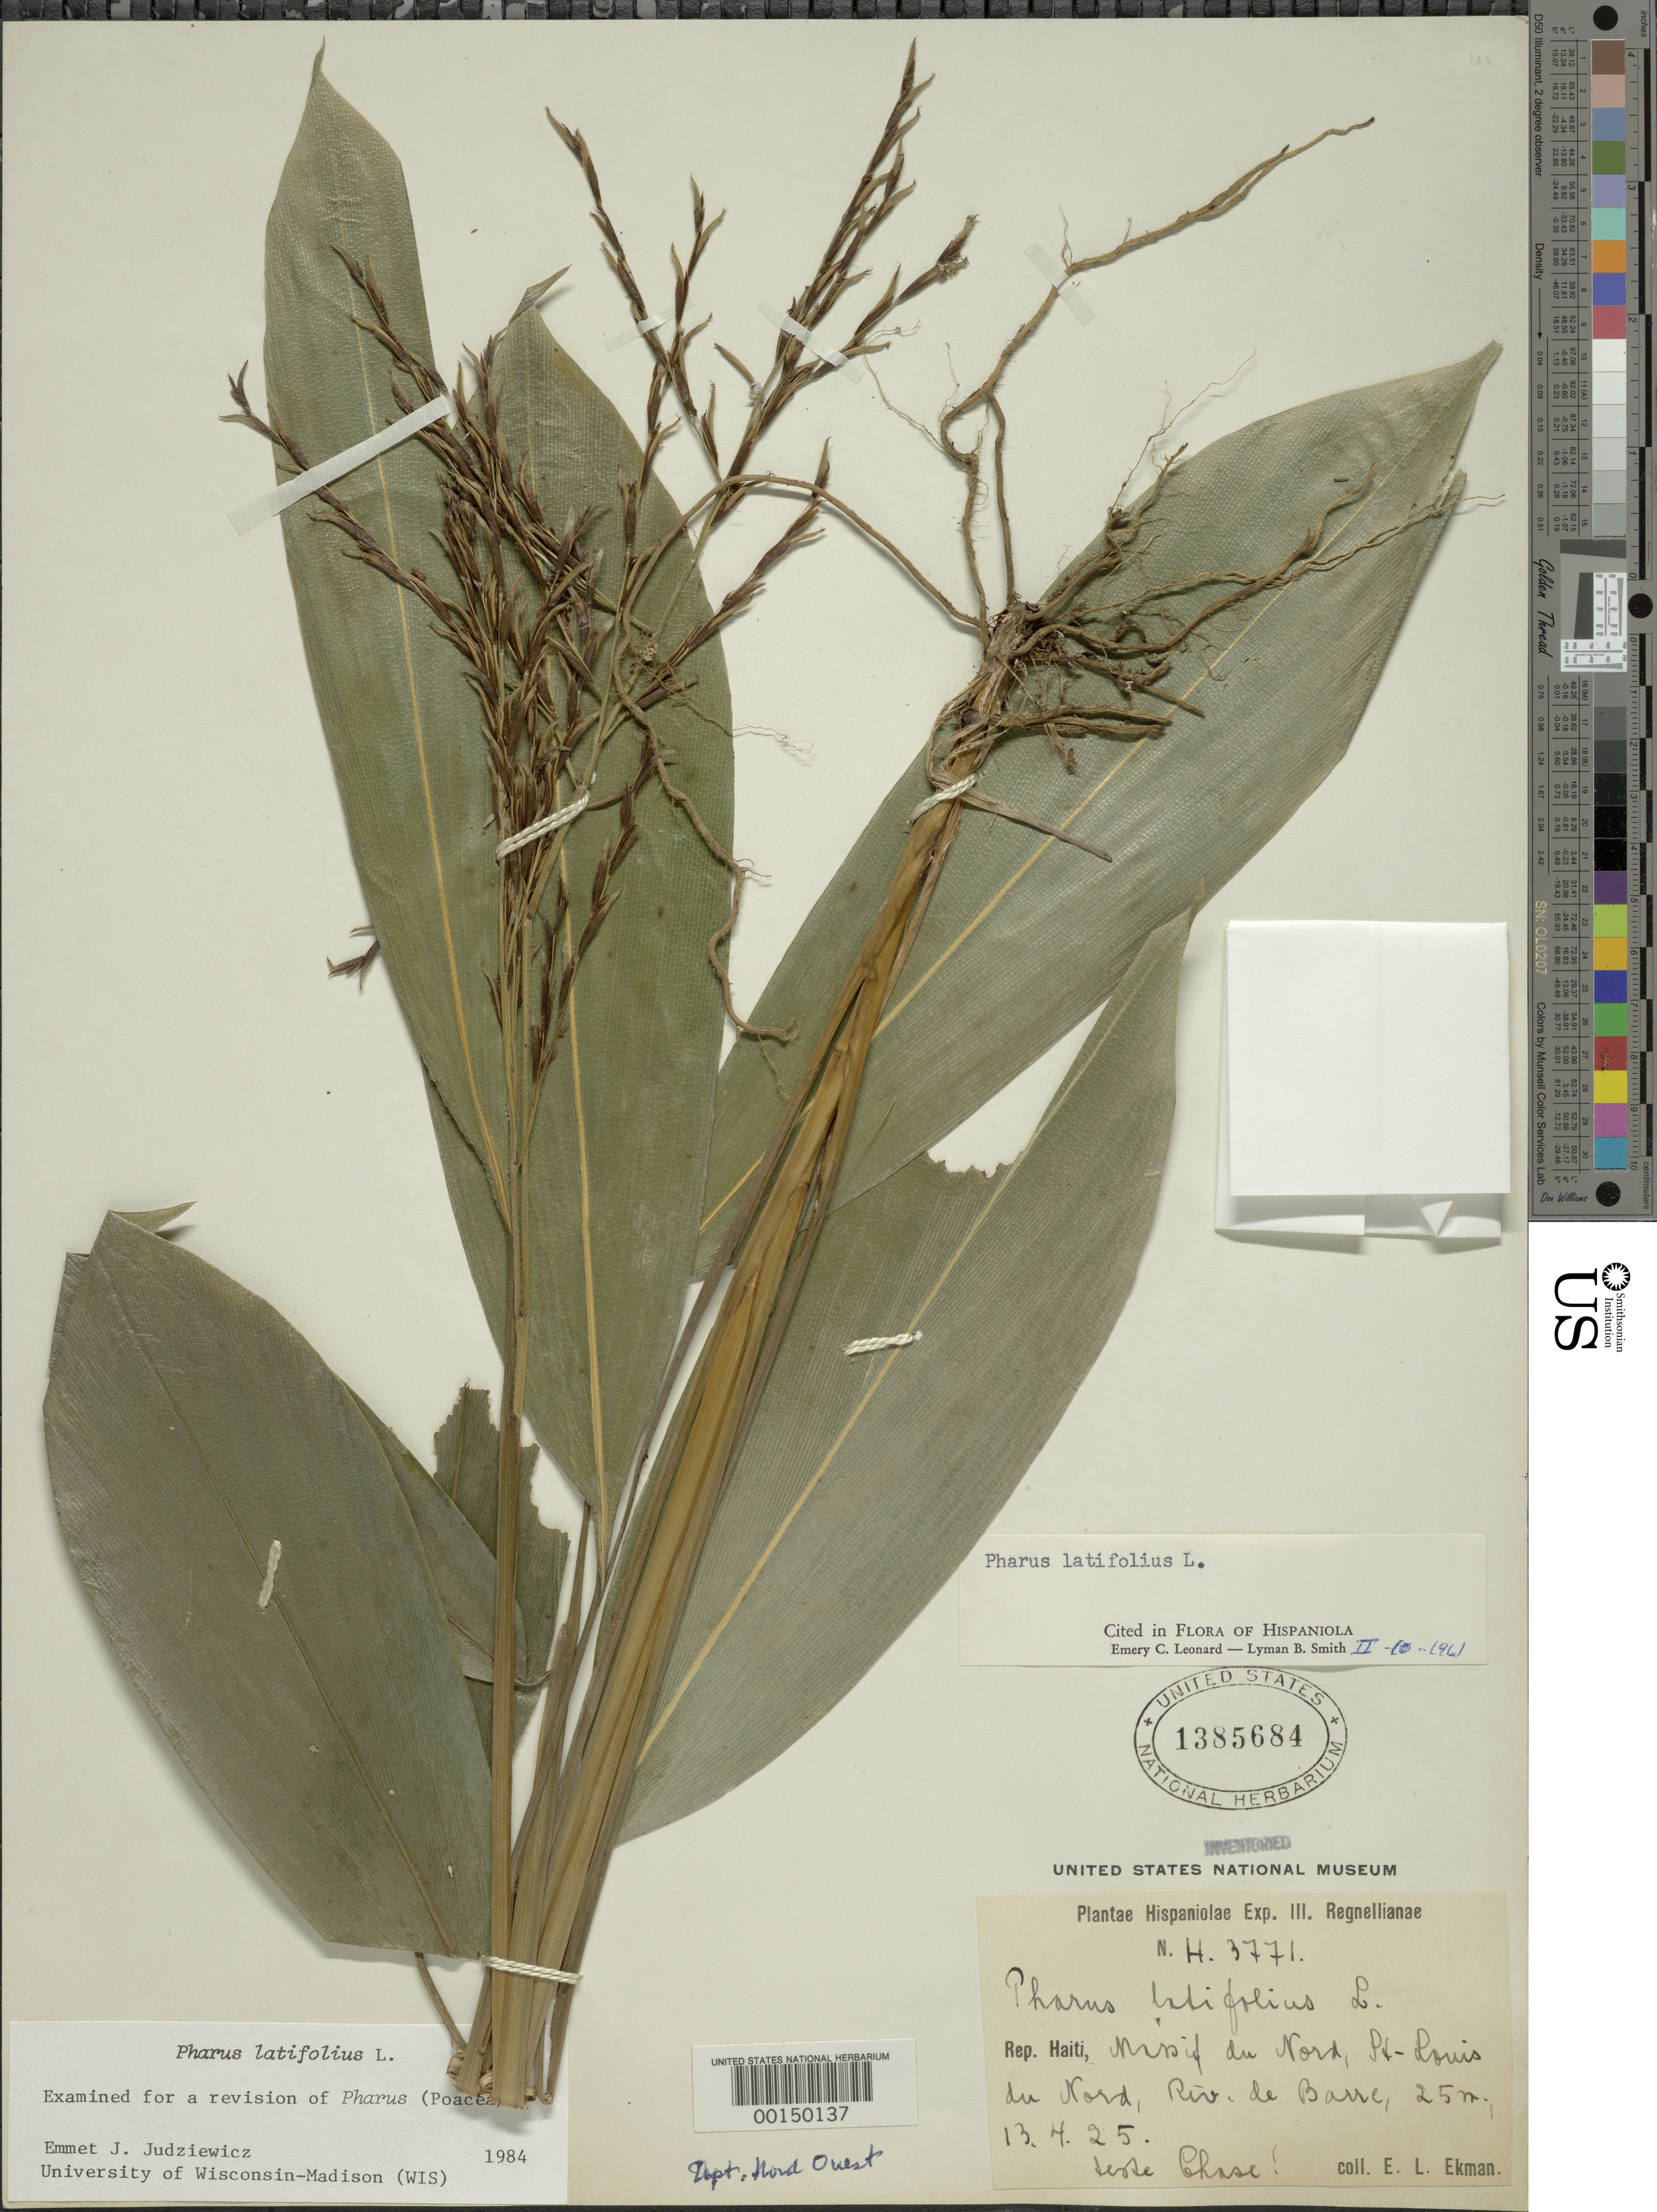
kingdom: Plantae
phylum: Tracheophyta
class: Liliopsida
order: Poales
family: Poaceae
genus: Pharus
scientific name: Pharus latifolius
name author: L.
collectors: E. L. Ekman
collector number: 3771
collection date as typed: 13 Apr 1925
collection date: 1925-04-13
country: Haiti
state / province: Nord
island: Hispaniola Island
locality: St. louis, rio de barre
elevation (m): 25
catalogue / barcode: US 1385684